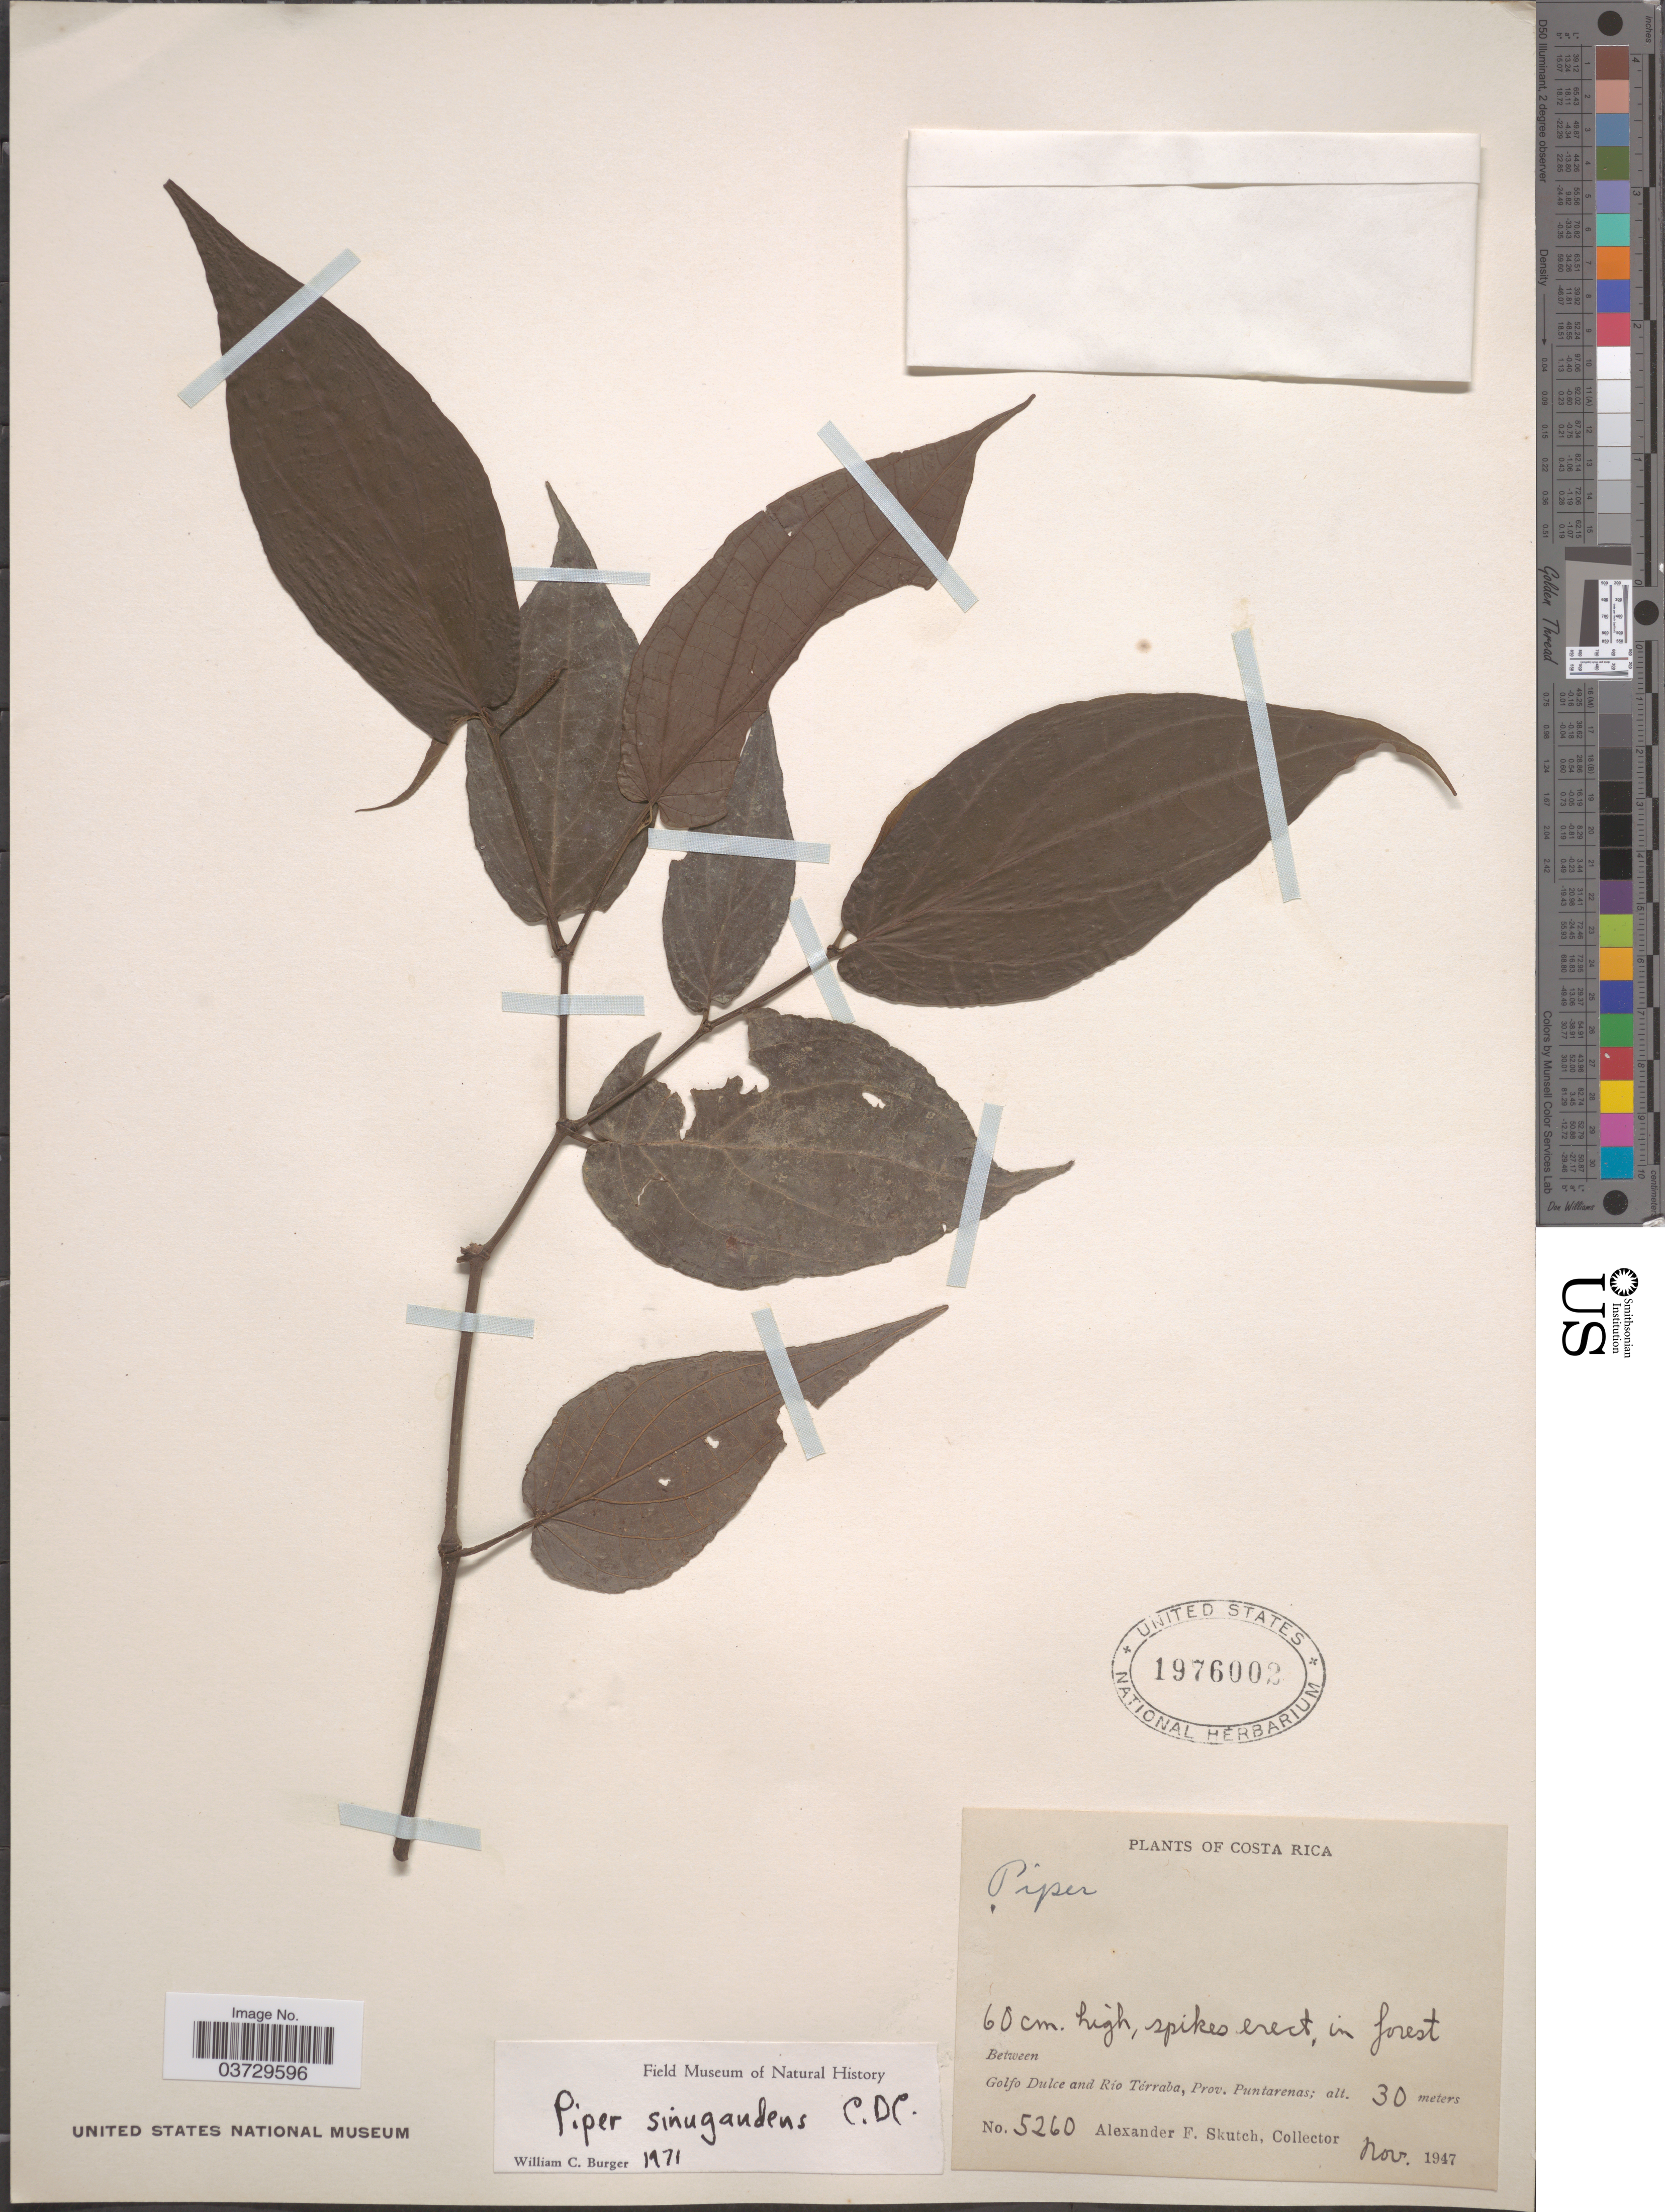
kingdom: Plantae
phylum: Tracheophyta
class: Magnoliopsida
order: Piperales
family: Piperaceae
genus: Piper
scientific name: Piper sinugaudens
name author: C. DC.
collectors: A. F. Skutch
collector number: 5260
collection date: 1947-11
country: Costa Rica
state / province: Puntarenas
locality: Between Golfo Dulce and Rio Térraba.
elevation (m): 30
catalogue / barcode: US 1976002